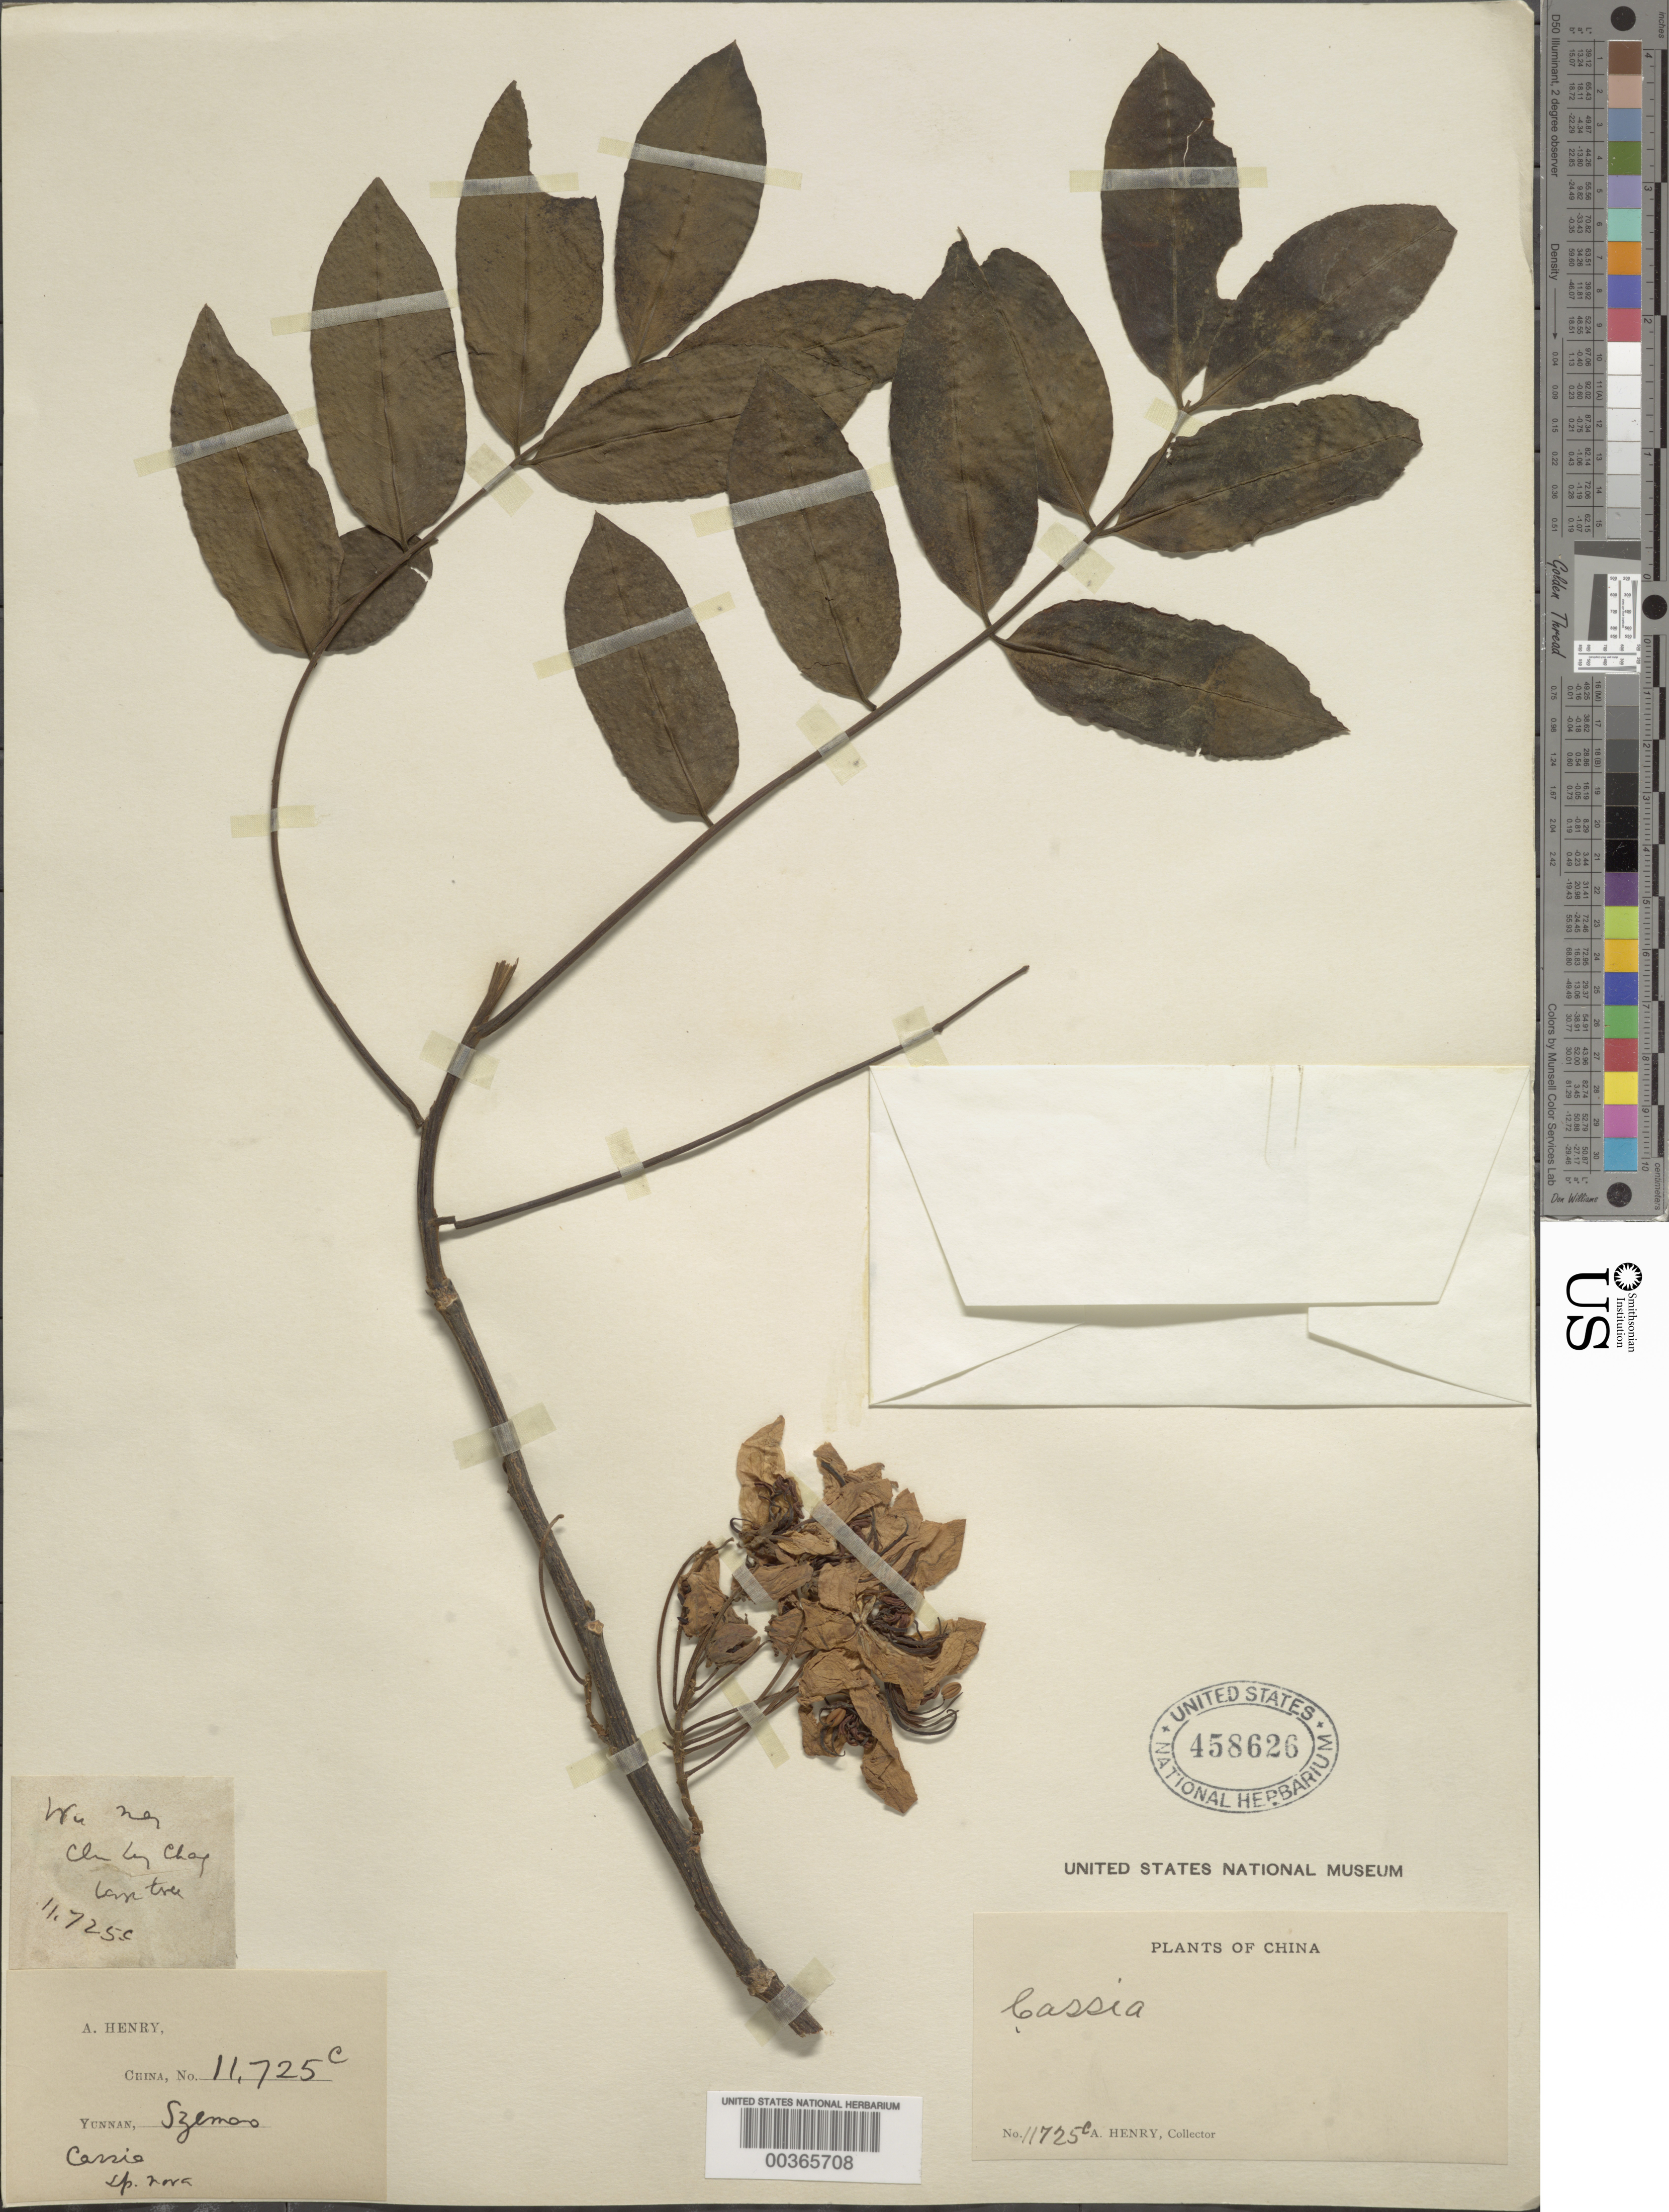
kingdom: Plantae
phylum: Tracheophyta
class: Magnoliopsida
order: Fabales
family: Fabaceae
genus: Senna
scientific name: Senna sp.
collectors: A. Henry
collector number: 11725 C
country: China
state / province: Yunnan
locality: Szemos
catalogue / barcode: US 458626